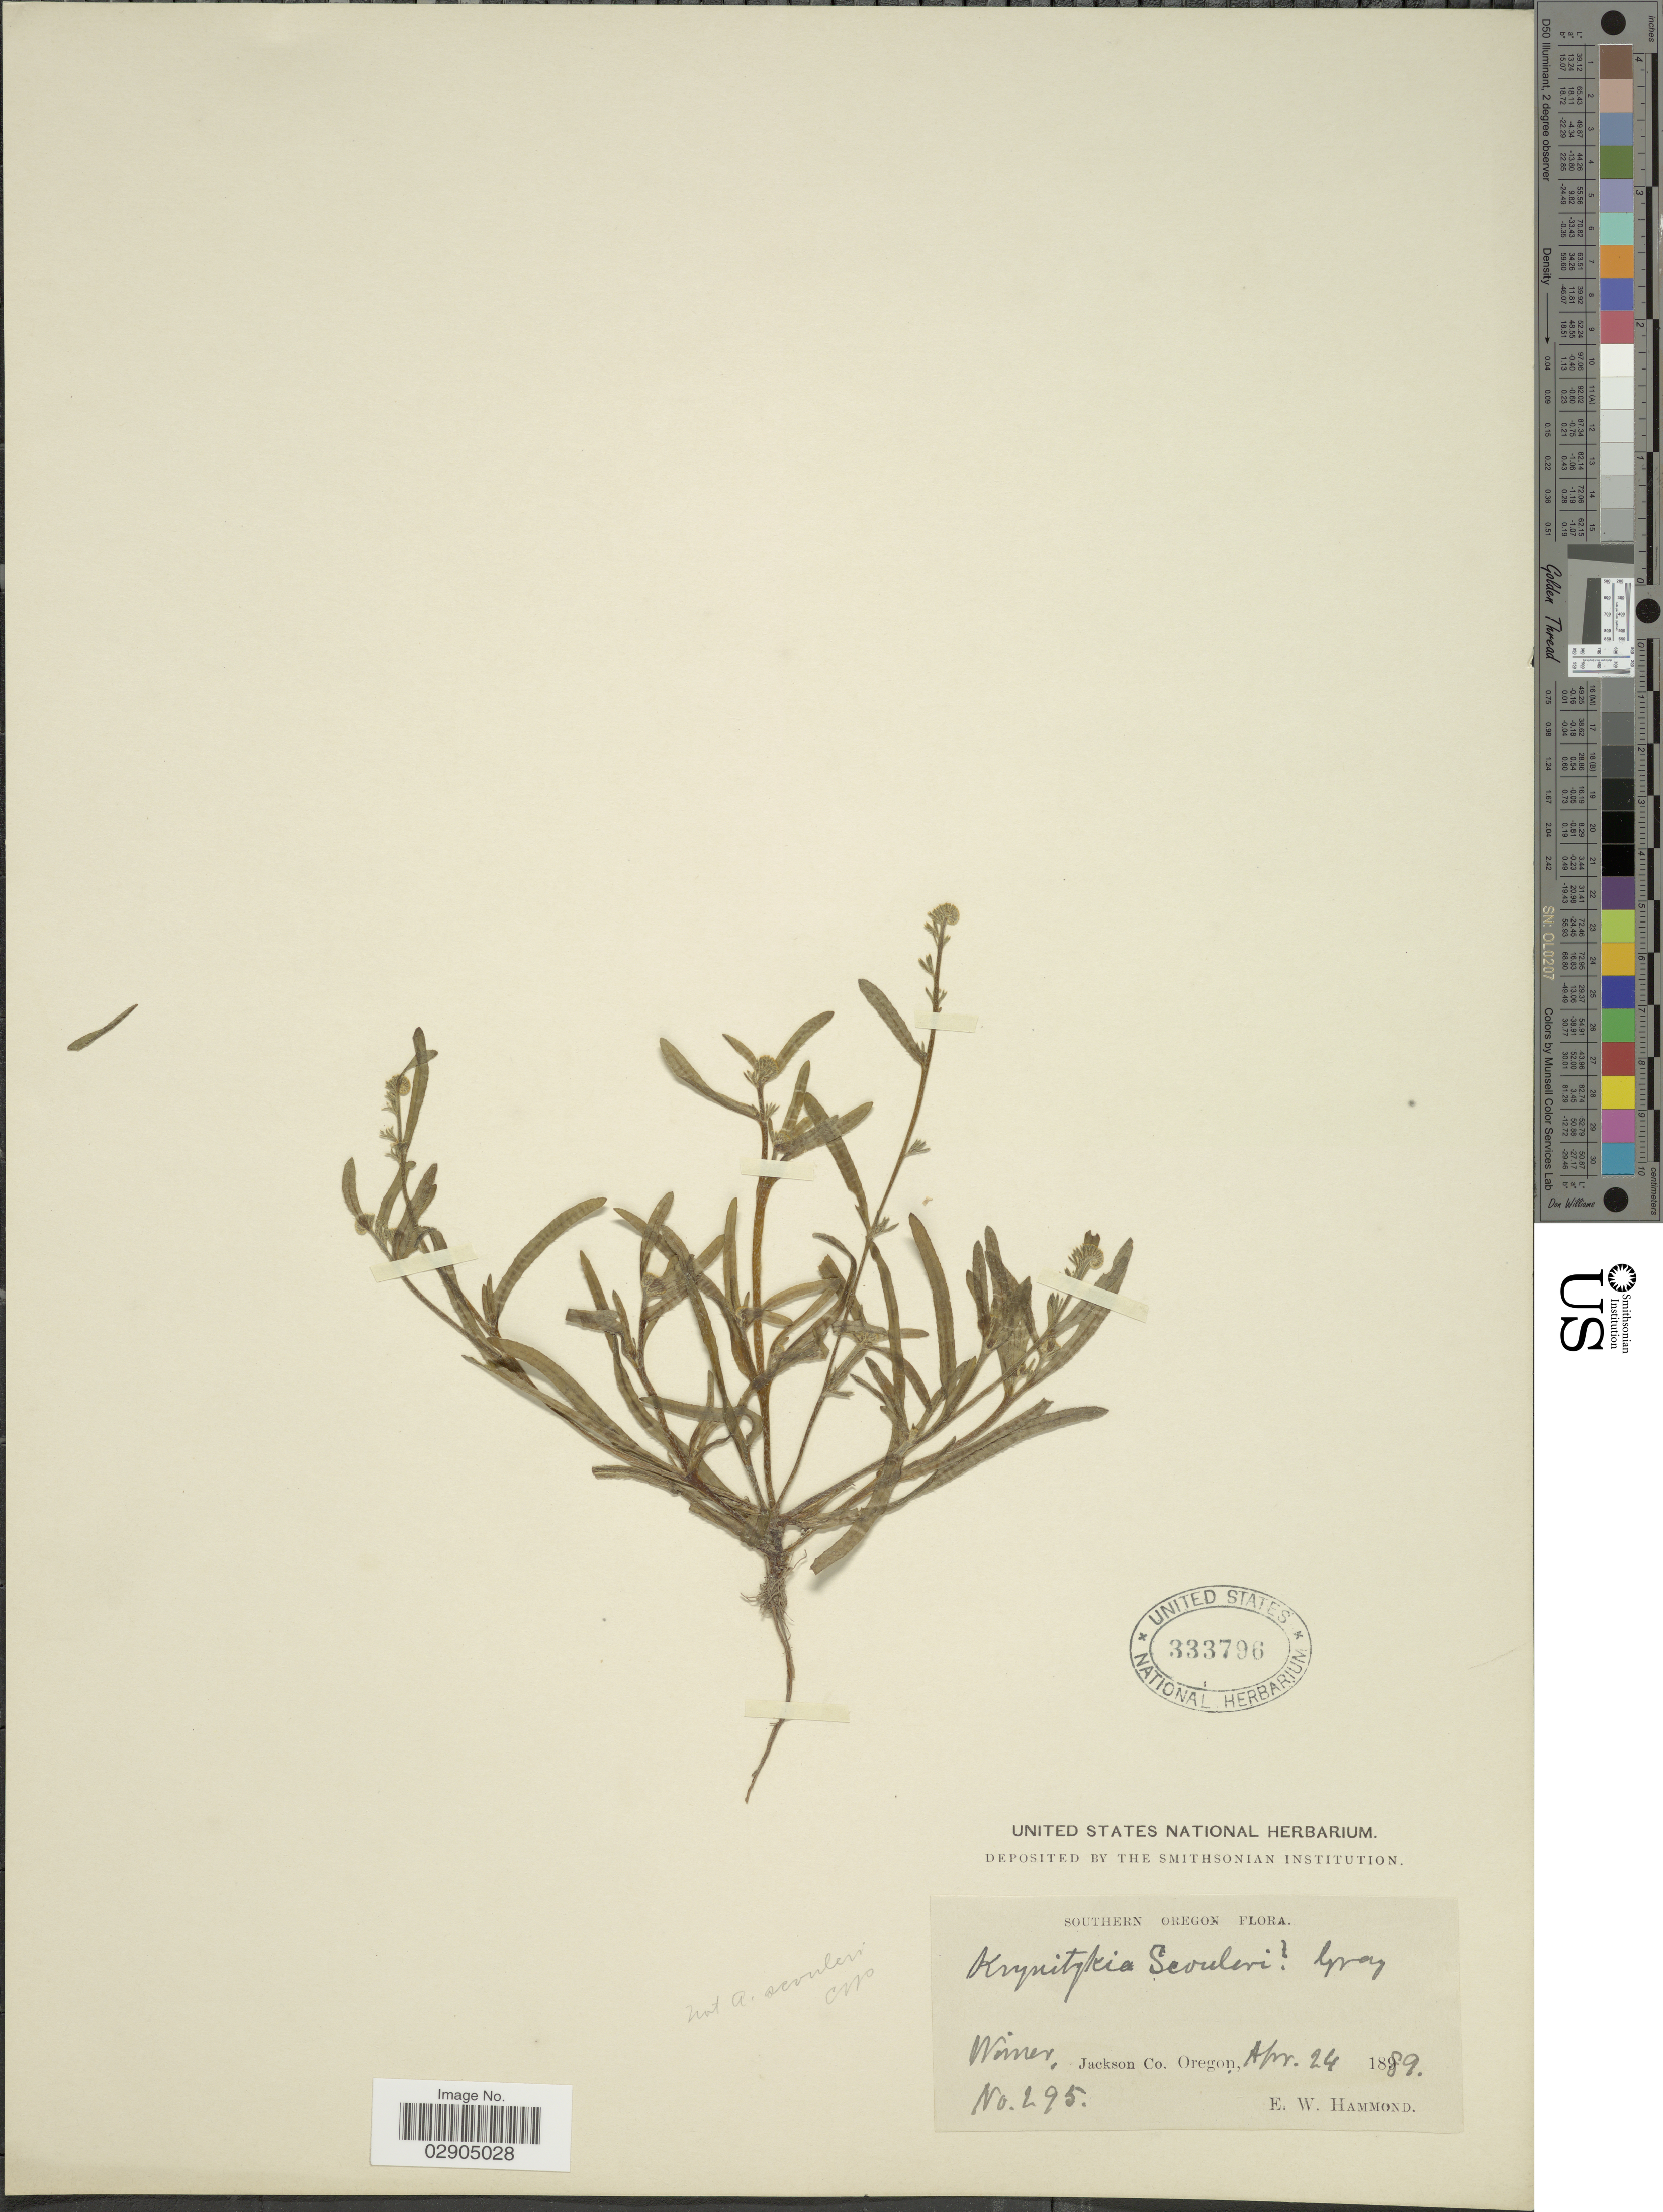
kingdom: Plantae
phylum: Tracheophyta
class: Magnoliopsida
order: Boraginales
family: Boraginaceae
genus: Allocarya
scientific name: Allocarya conjuncta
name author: Piper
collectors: E. Hammond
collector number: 295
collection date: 1889-04-24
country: United States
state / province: Oregon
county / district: Jackson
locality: Southern Oregon. Wimer. Jackson Co.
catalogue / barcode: US 333796